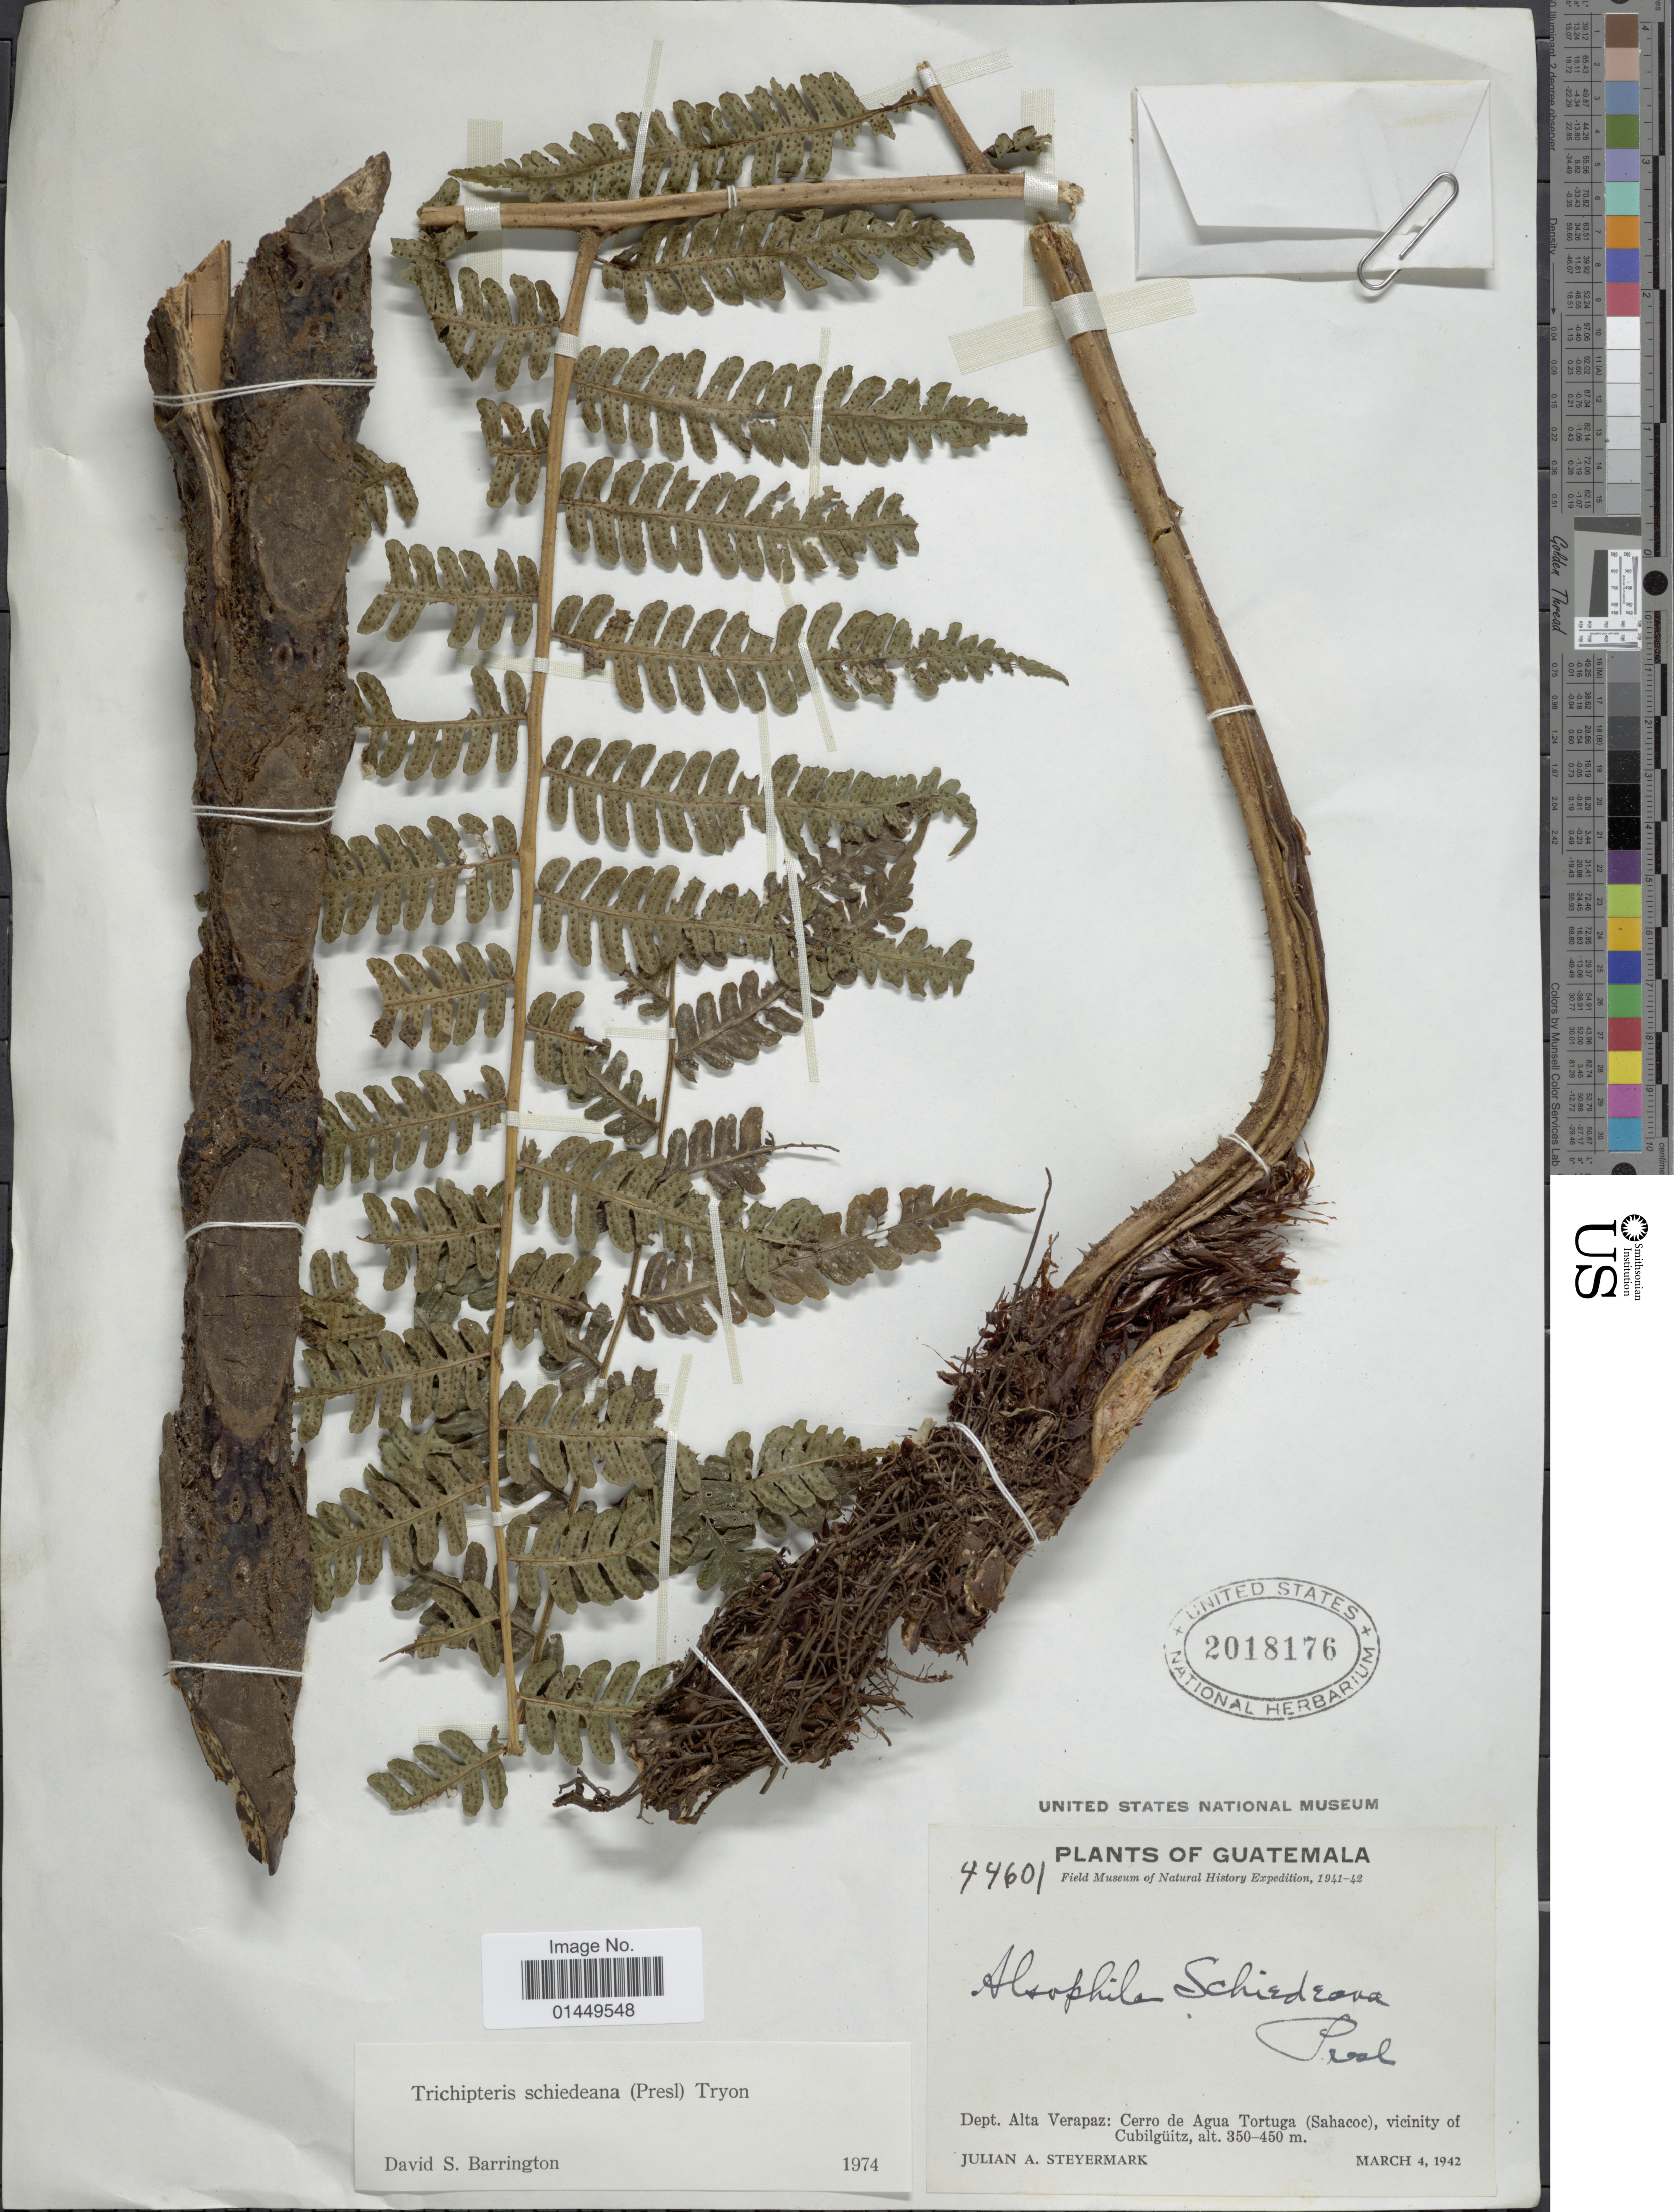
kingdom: Plantae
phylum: Tracheophyta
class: Polypodiopsida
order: Cyatheales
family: Cyatheaceae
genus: Cyathea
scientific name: Cyathea schiedeana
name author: (C. Presl) Domin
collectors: J. Steyermark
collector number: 44601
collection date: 1942-03-04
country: Guatemala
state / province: Alta Verapaz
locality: Dept. Alta Verapaz: Cerro de Agua Tortugas (Sahacoc), vicinity of Cubilquitz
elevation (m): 350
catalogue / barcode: US 2018176